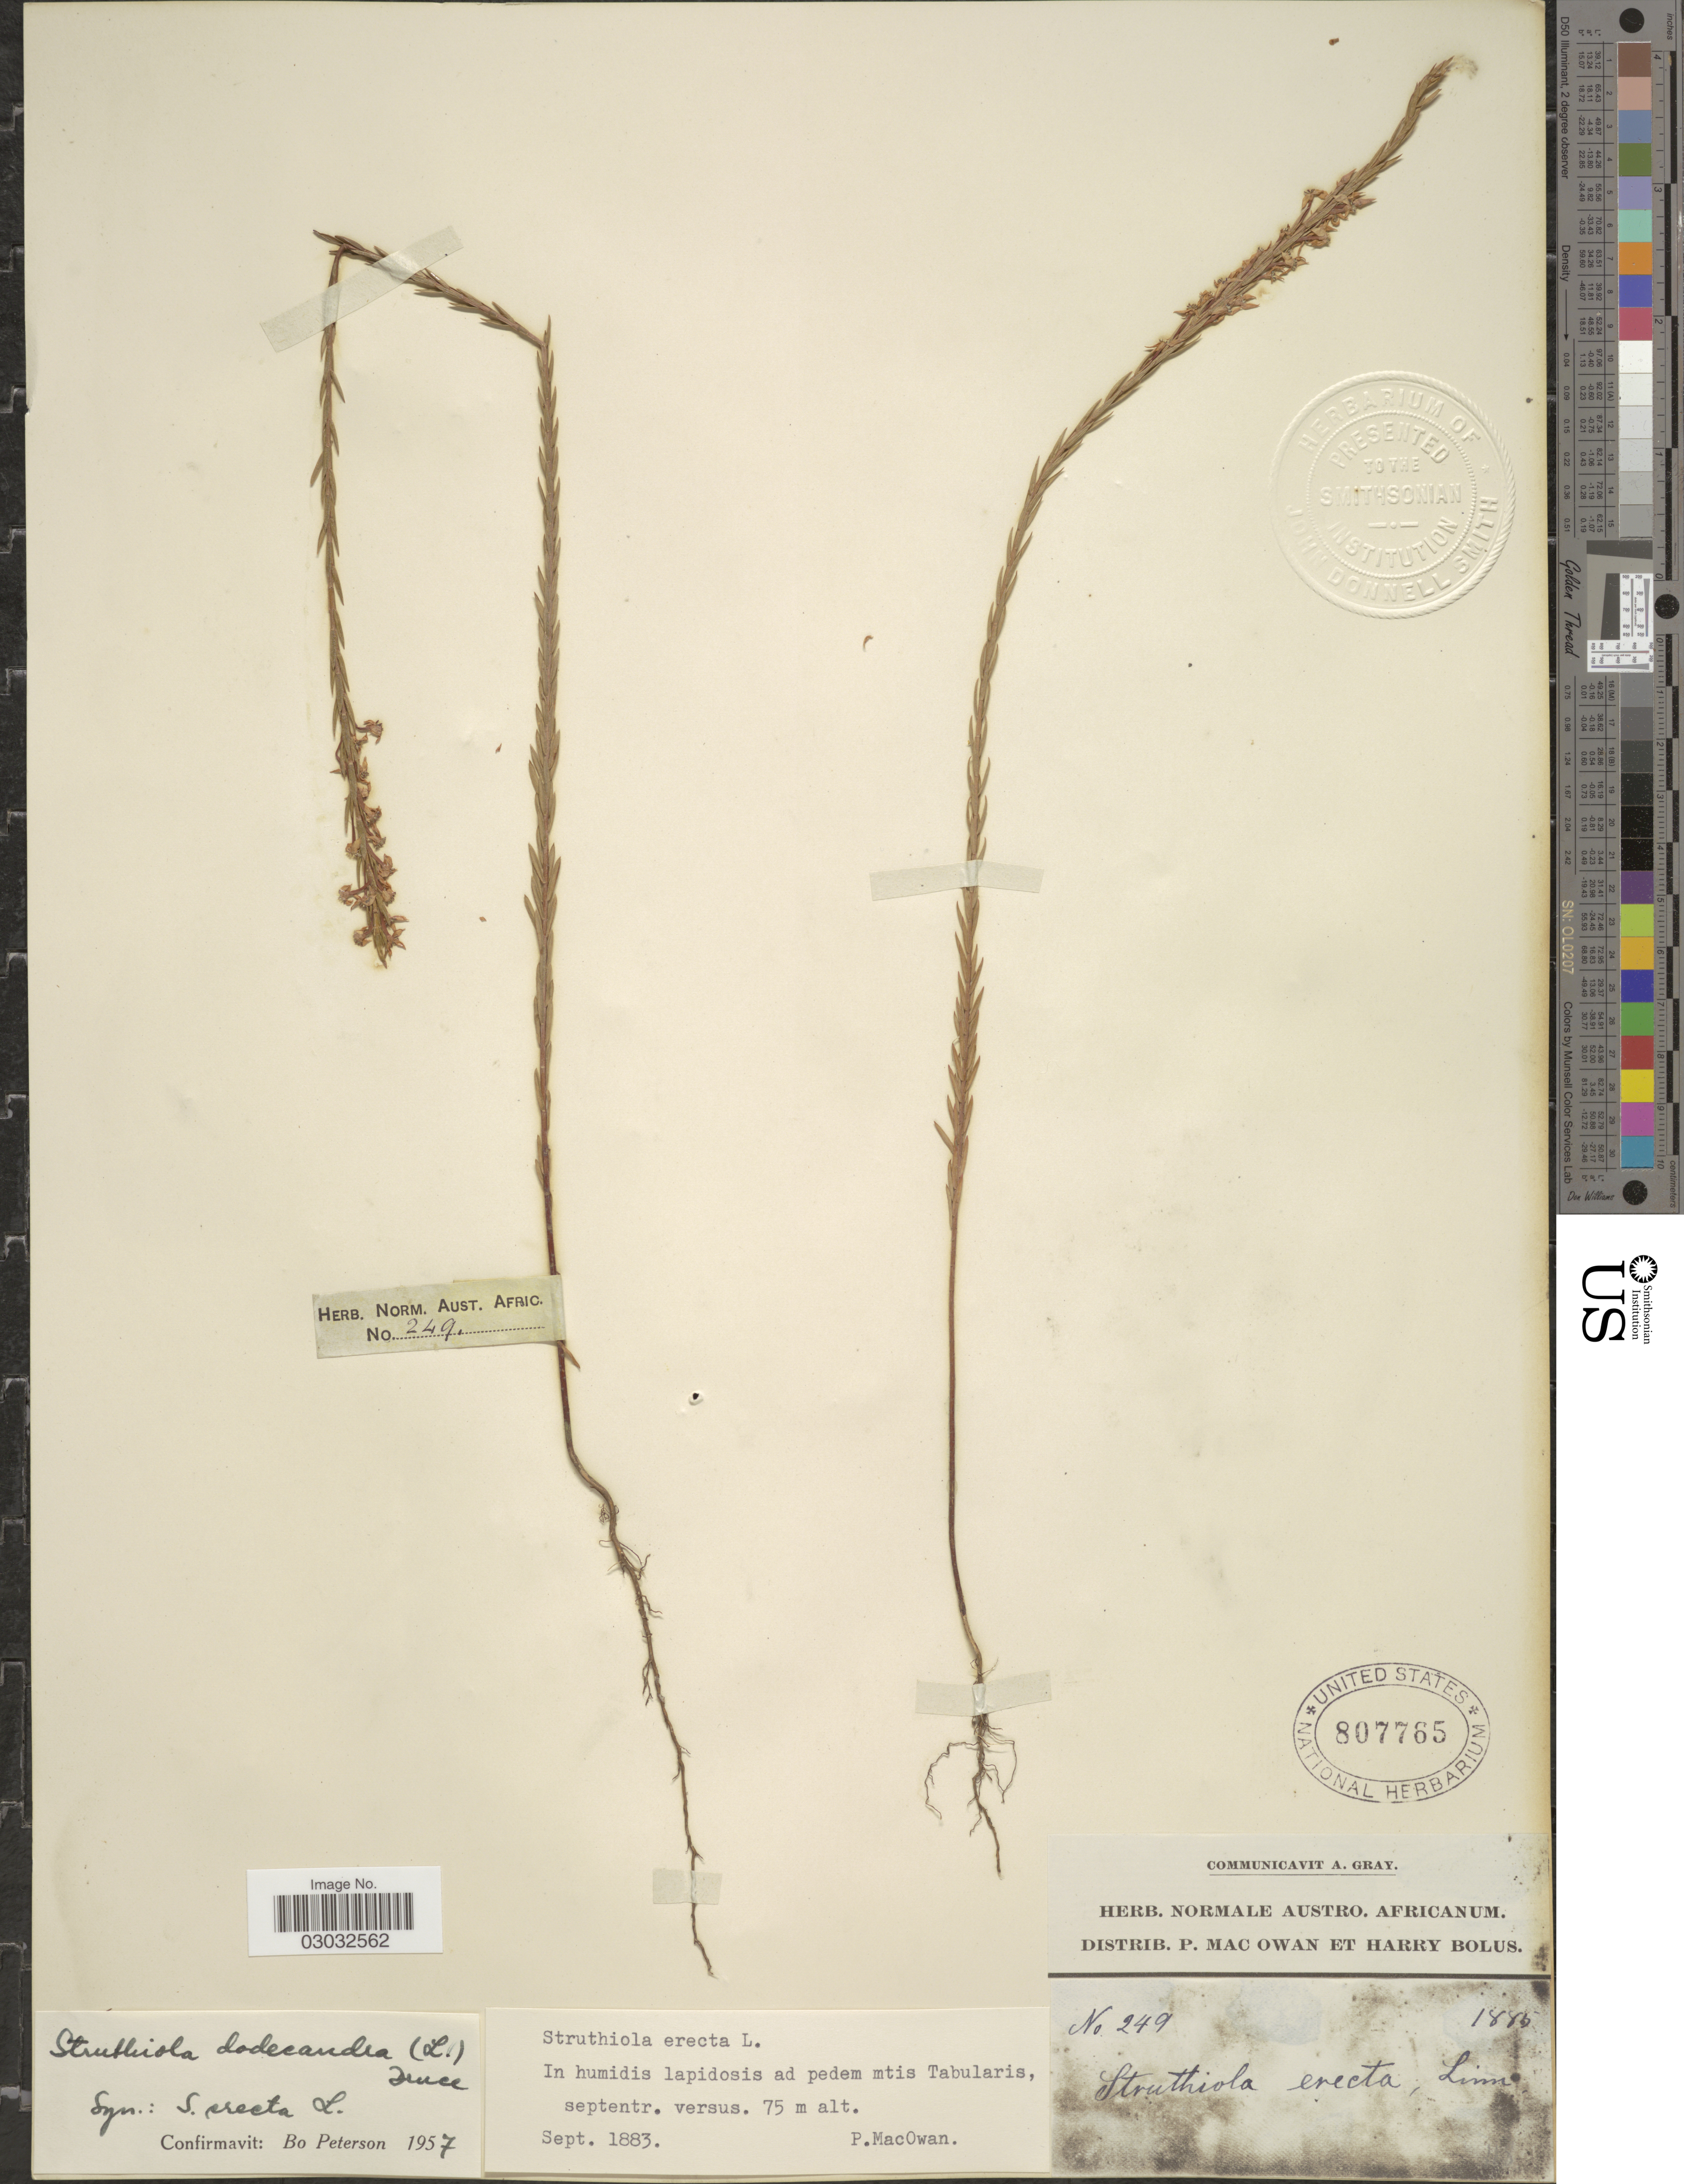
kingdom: Plantae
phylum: Tracheophyta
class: Magnoliopsida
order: Malvales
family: Thymelaeaceae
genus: Struthiola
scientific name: Struthiola dodecandra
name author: (L.) Druce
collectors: P. MacOwan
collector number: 249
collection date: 1883-09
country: South Africa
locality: Mtis Tabularis [unsure placement]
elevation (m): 75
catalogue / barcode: US 807765